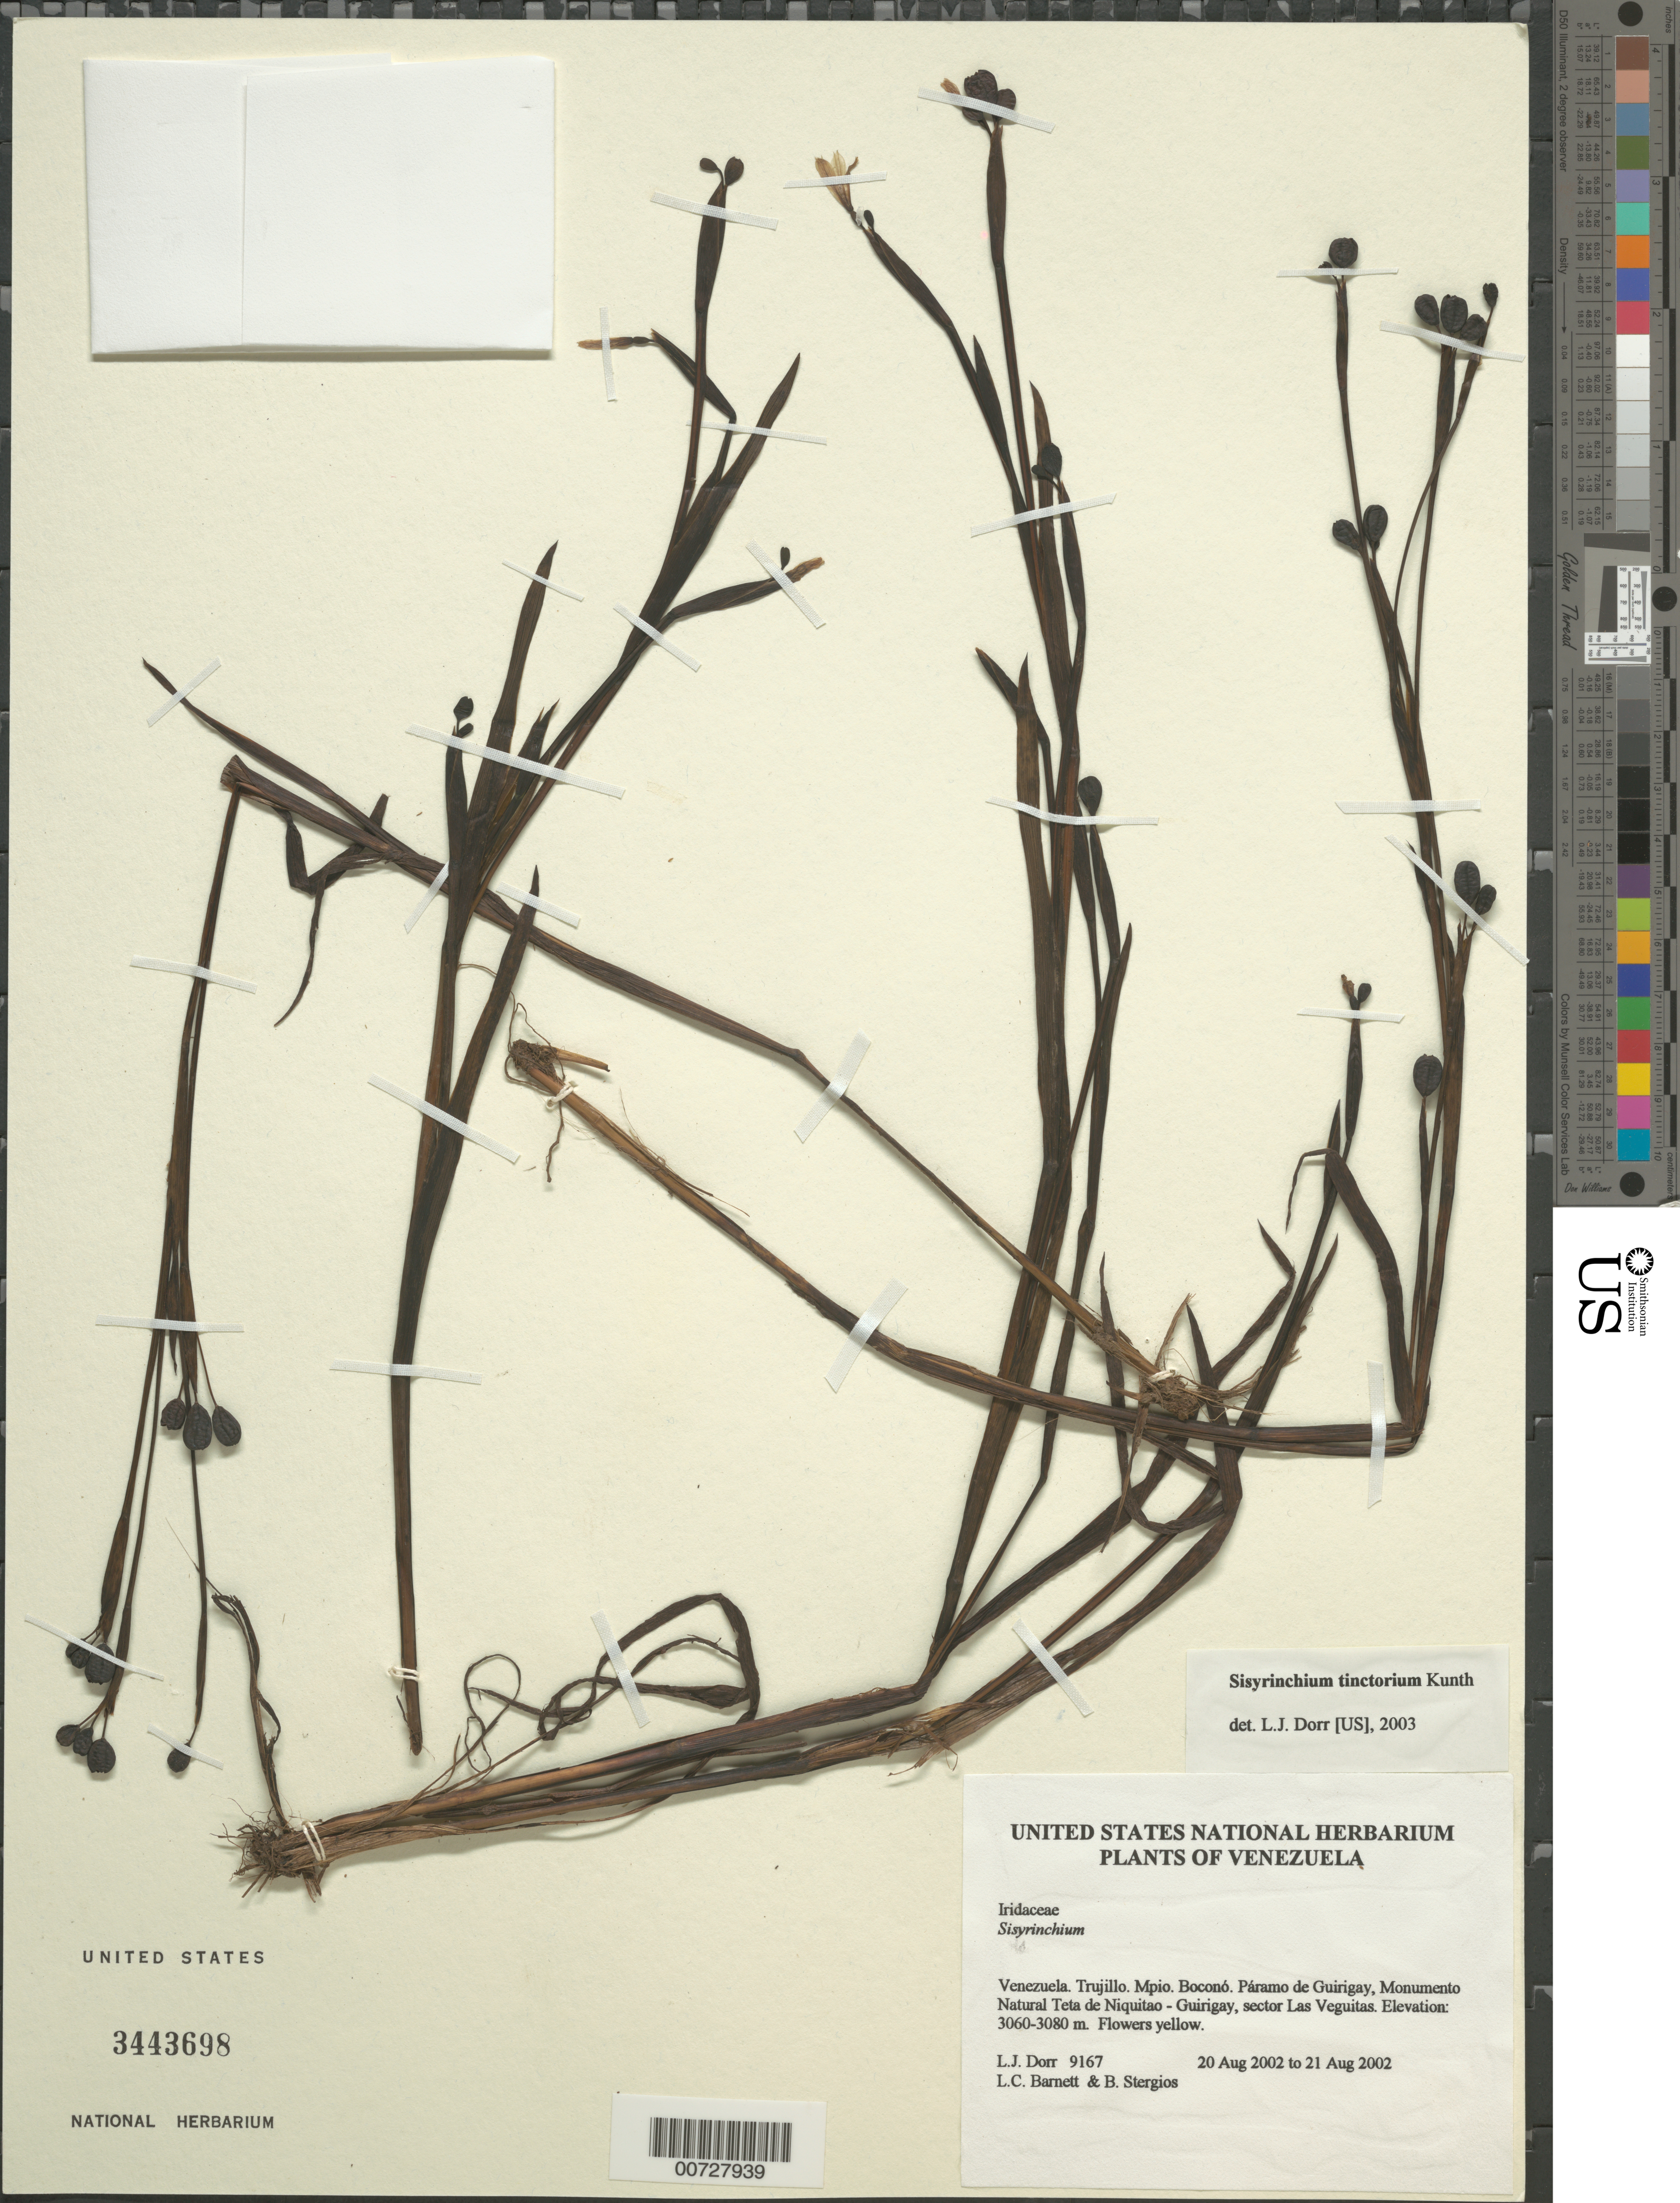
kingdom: Plantae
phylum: Tracheophyta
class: Liliopsida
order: Asparagales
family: Iridaceae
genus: Sisyrinchium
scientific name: Sisyrinchium tinctorium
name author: Kunth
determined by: Dorr, L. J., (BOT), Smithsonian Institution - National Museum of Natural History (UNITED STATES)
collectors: L. J. Dorr, L. C. Barnett & B. G. Stergios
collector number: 9167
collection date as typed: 20 Aug 2002 to 21 Aug 2002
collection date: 2002-08-20/2002-08-21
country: Venezuela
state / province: Trujillo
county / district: Boconó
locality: Páramo de Guirigay, Monumento Natural Teta de Niquitao - Guirigay, sector Las Veguitas.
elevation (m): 3060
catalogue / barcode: US 3443698